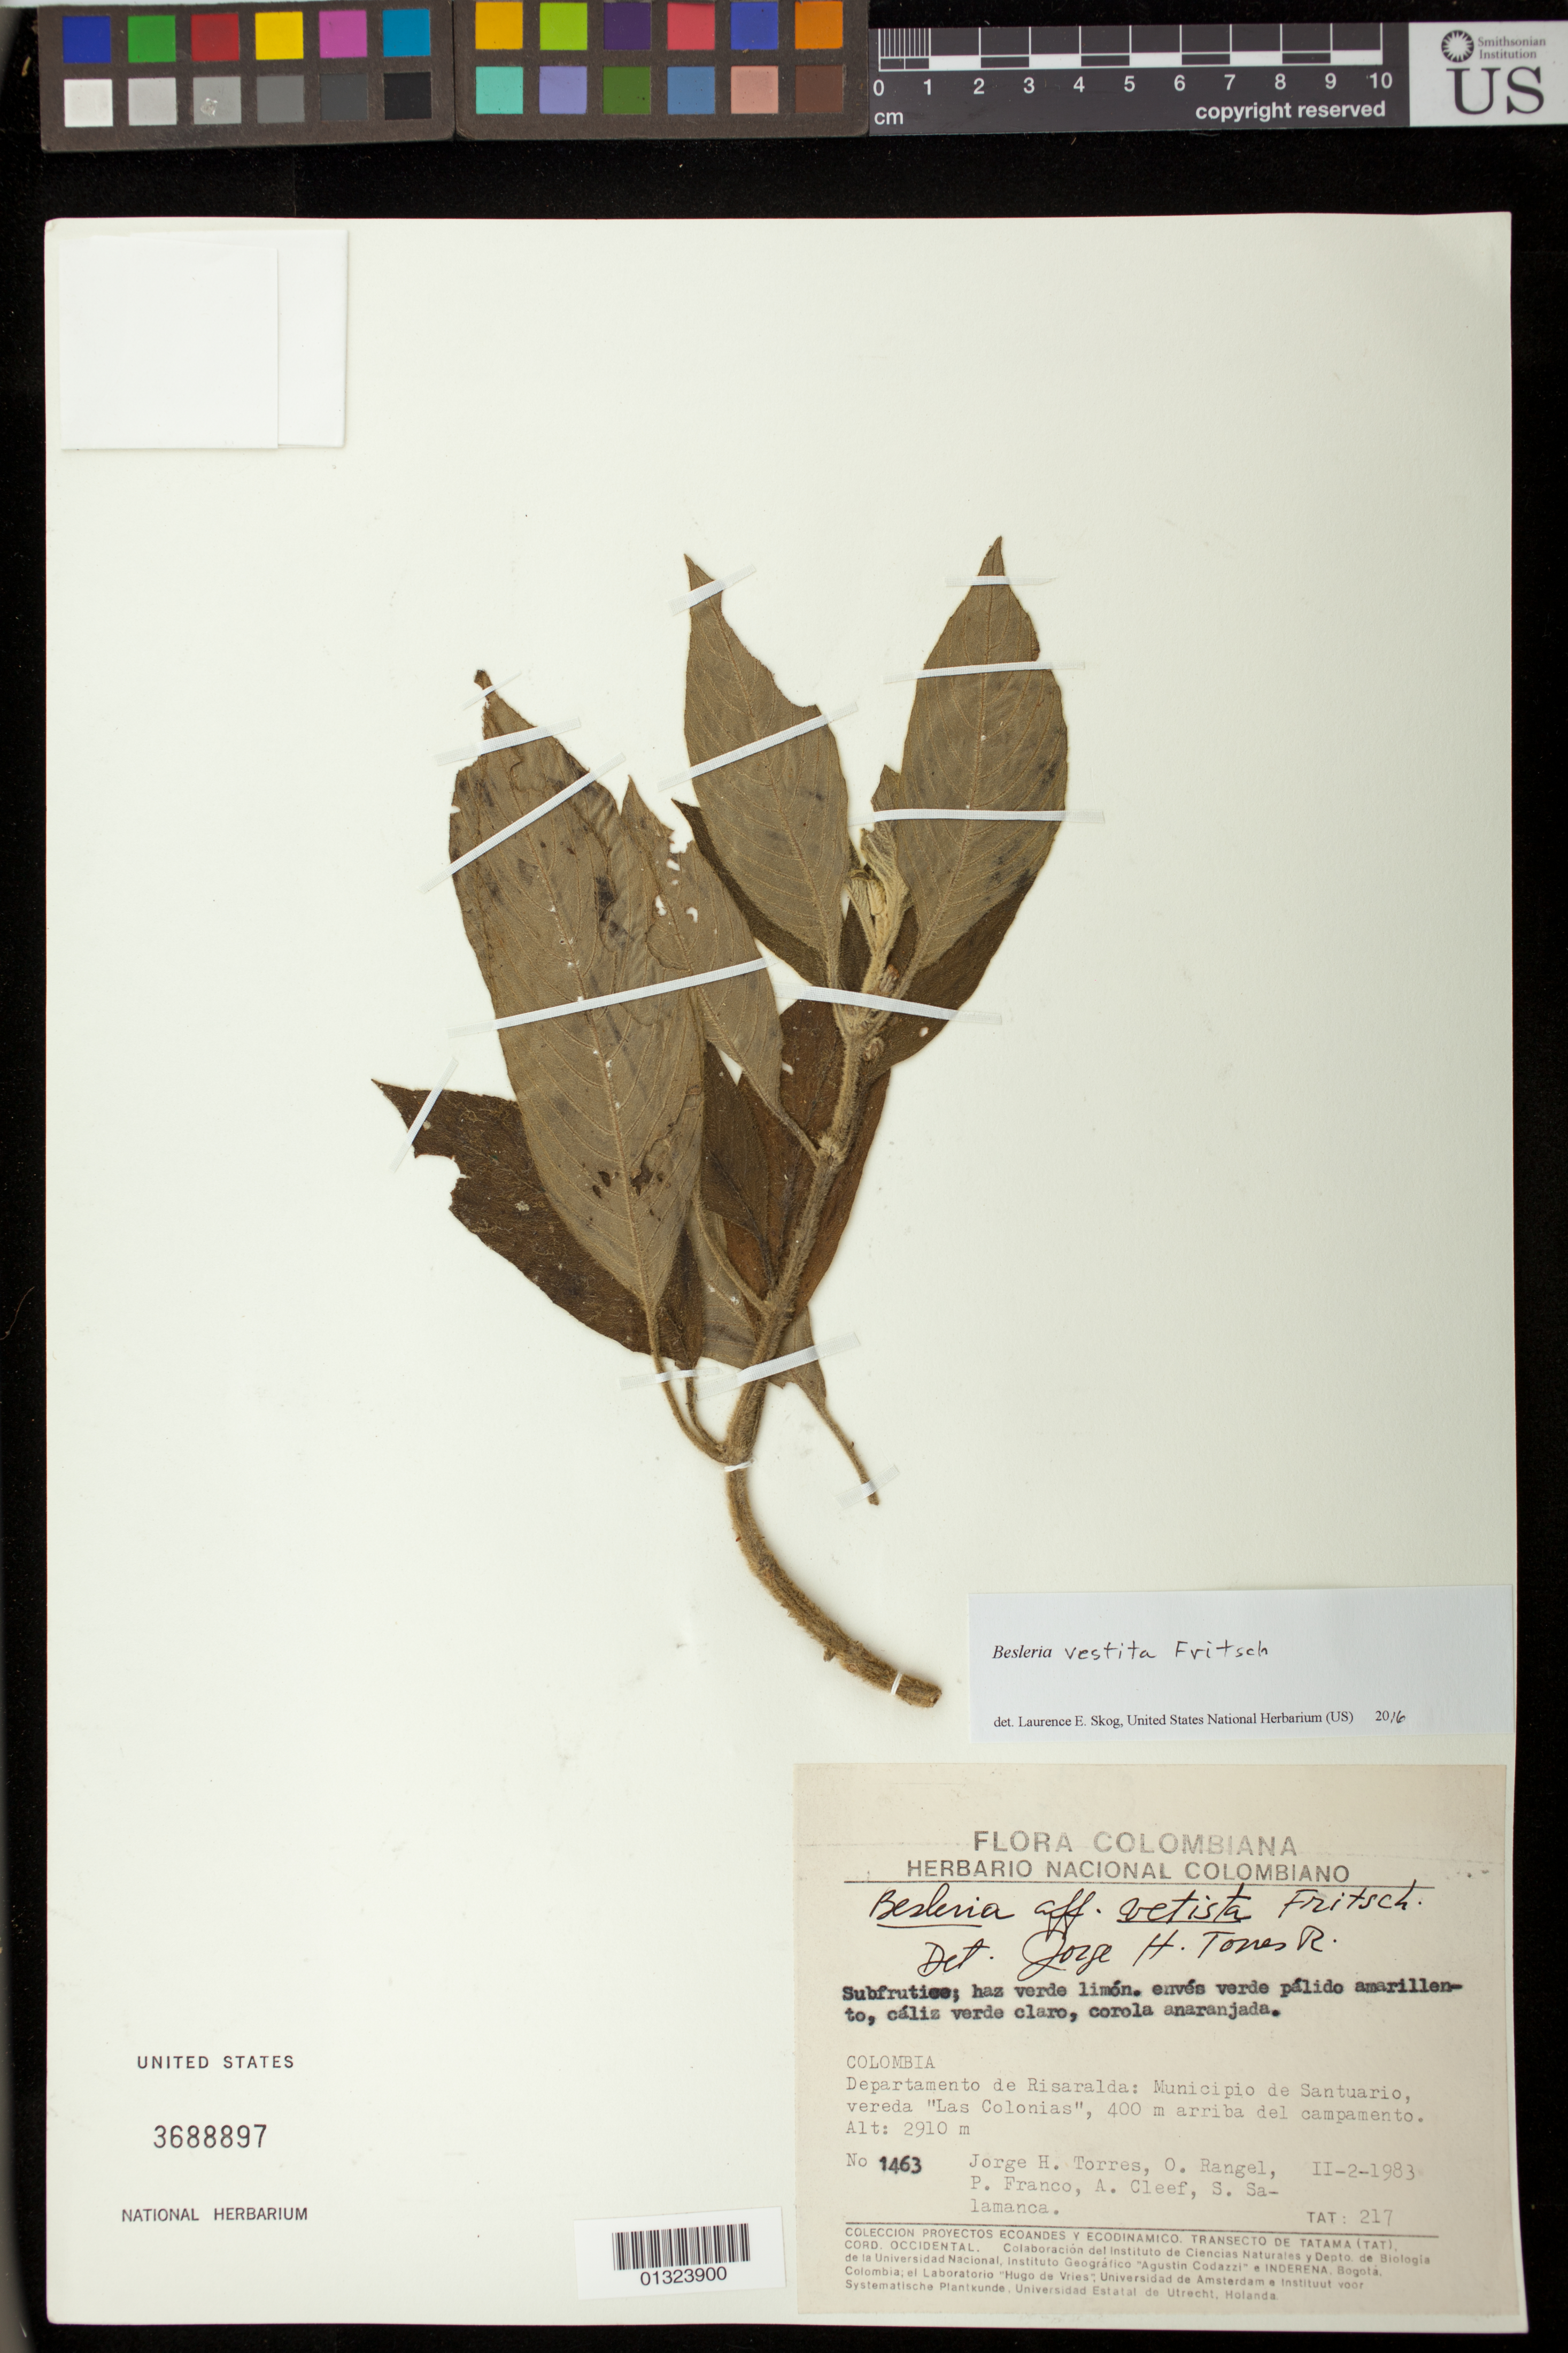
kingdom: Plantae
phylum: Tracheophyta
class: Magnoliopsida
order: Lamiales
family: Gesneriaceae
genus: Besleria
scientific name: Besleria vestita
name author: Fritsch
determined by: Skog, Laurence E.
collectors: J. H. Torres, J. O. Rangel Ch., P. Franco, A. M. Cleef & S. Salamanca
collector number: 1463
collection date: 1983-02-02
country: Colombia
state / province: Risaralda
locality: Municipality of Santuario, path of "Las Colonias," 400 m above the camp.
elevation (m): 2910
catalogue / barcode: US 3688897